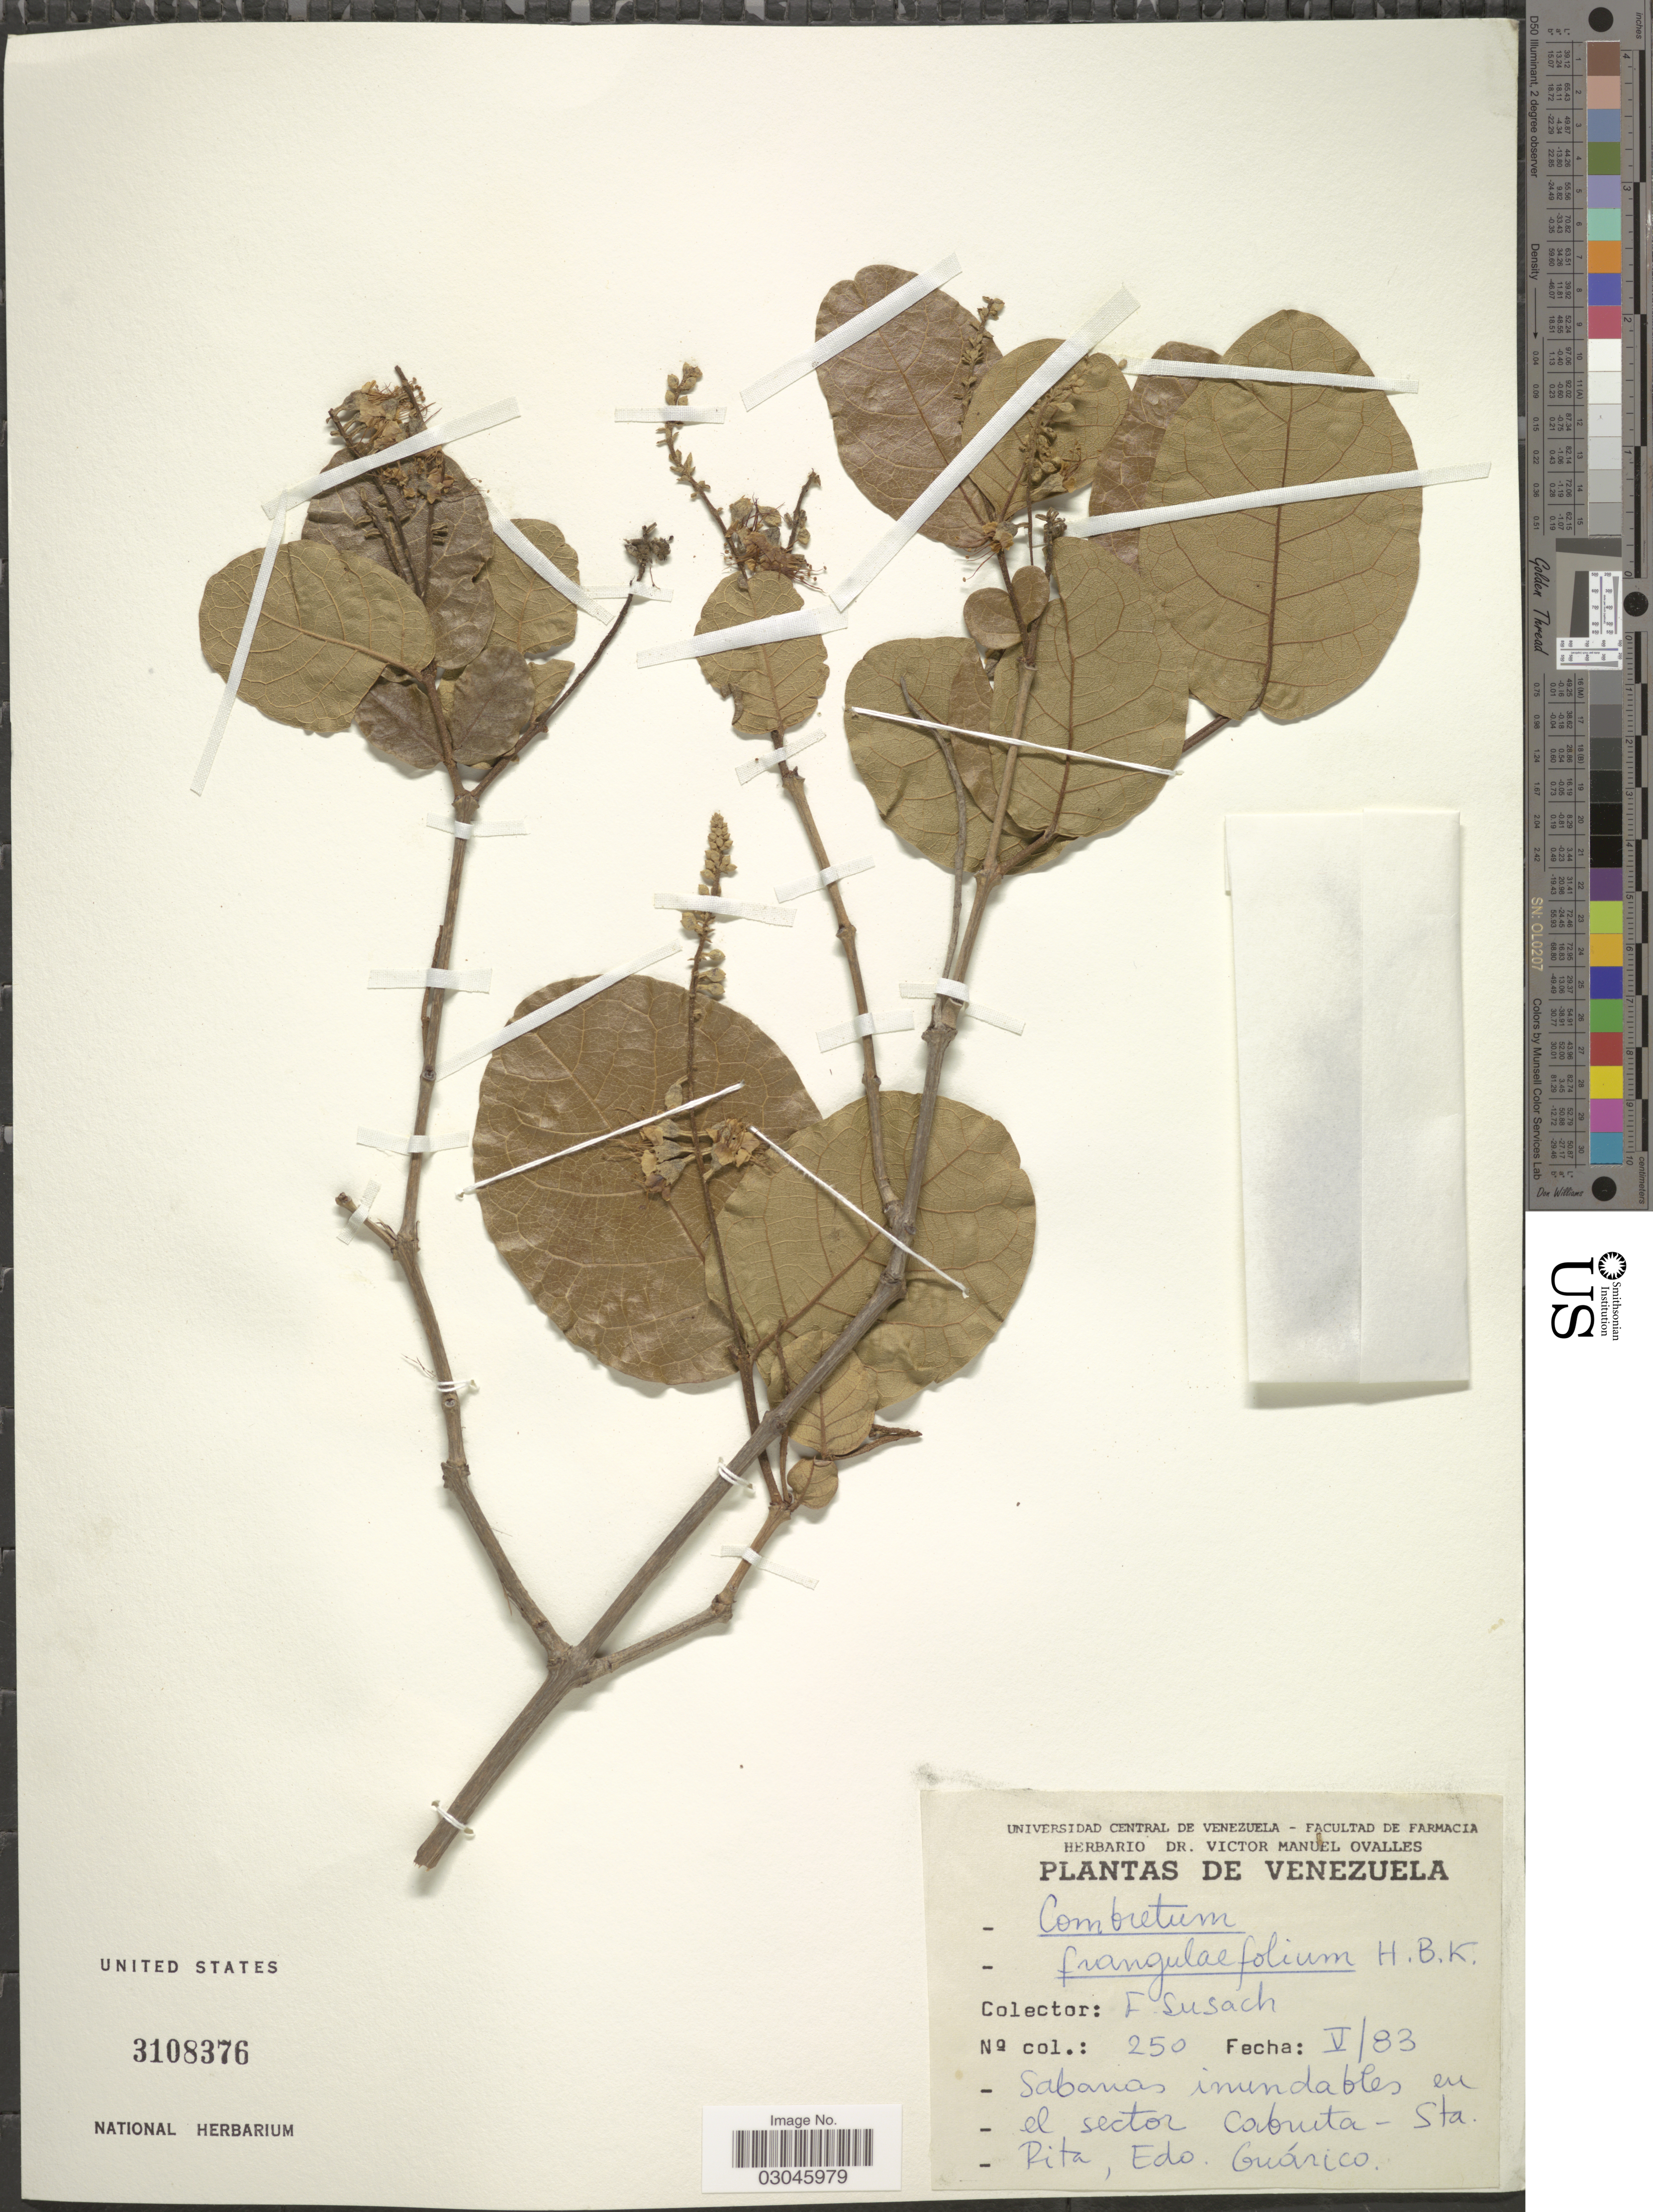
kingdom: Plantae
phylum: Tracheophyta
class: Magnoliopsida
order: Myrtales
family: Combretaceae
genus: Combretum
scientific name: Combretum frangulifolium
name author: Kunth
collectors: F. Susach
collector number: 250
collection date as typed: Transcribed d/m/y: /5/83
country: Venezuela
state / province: Guárico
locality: En el sector Cabruta - Sta. Rita.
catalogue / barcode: US 3108376